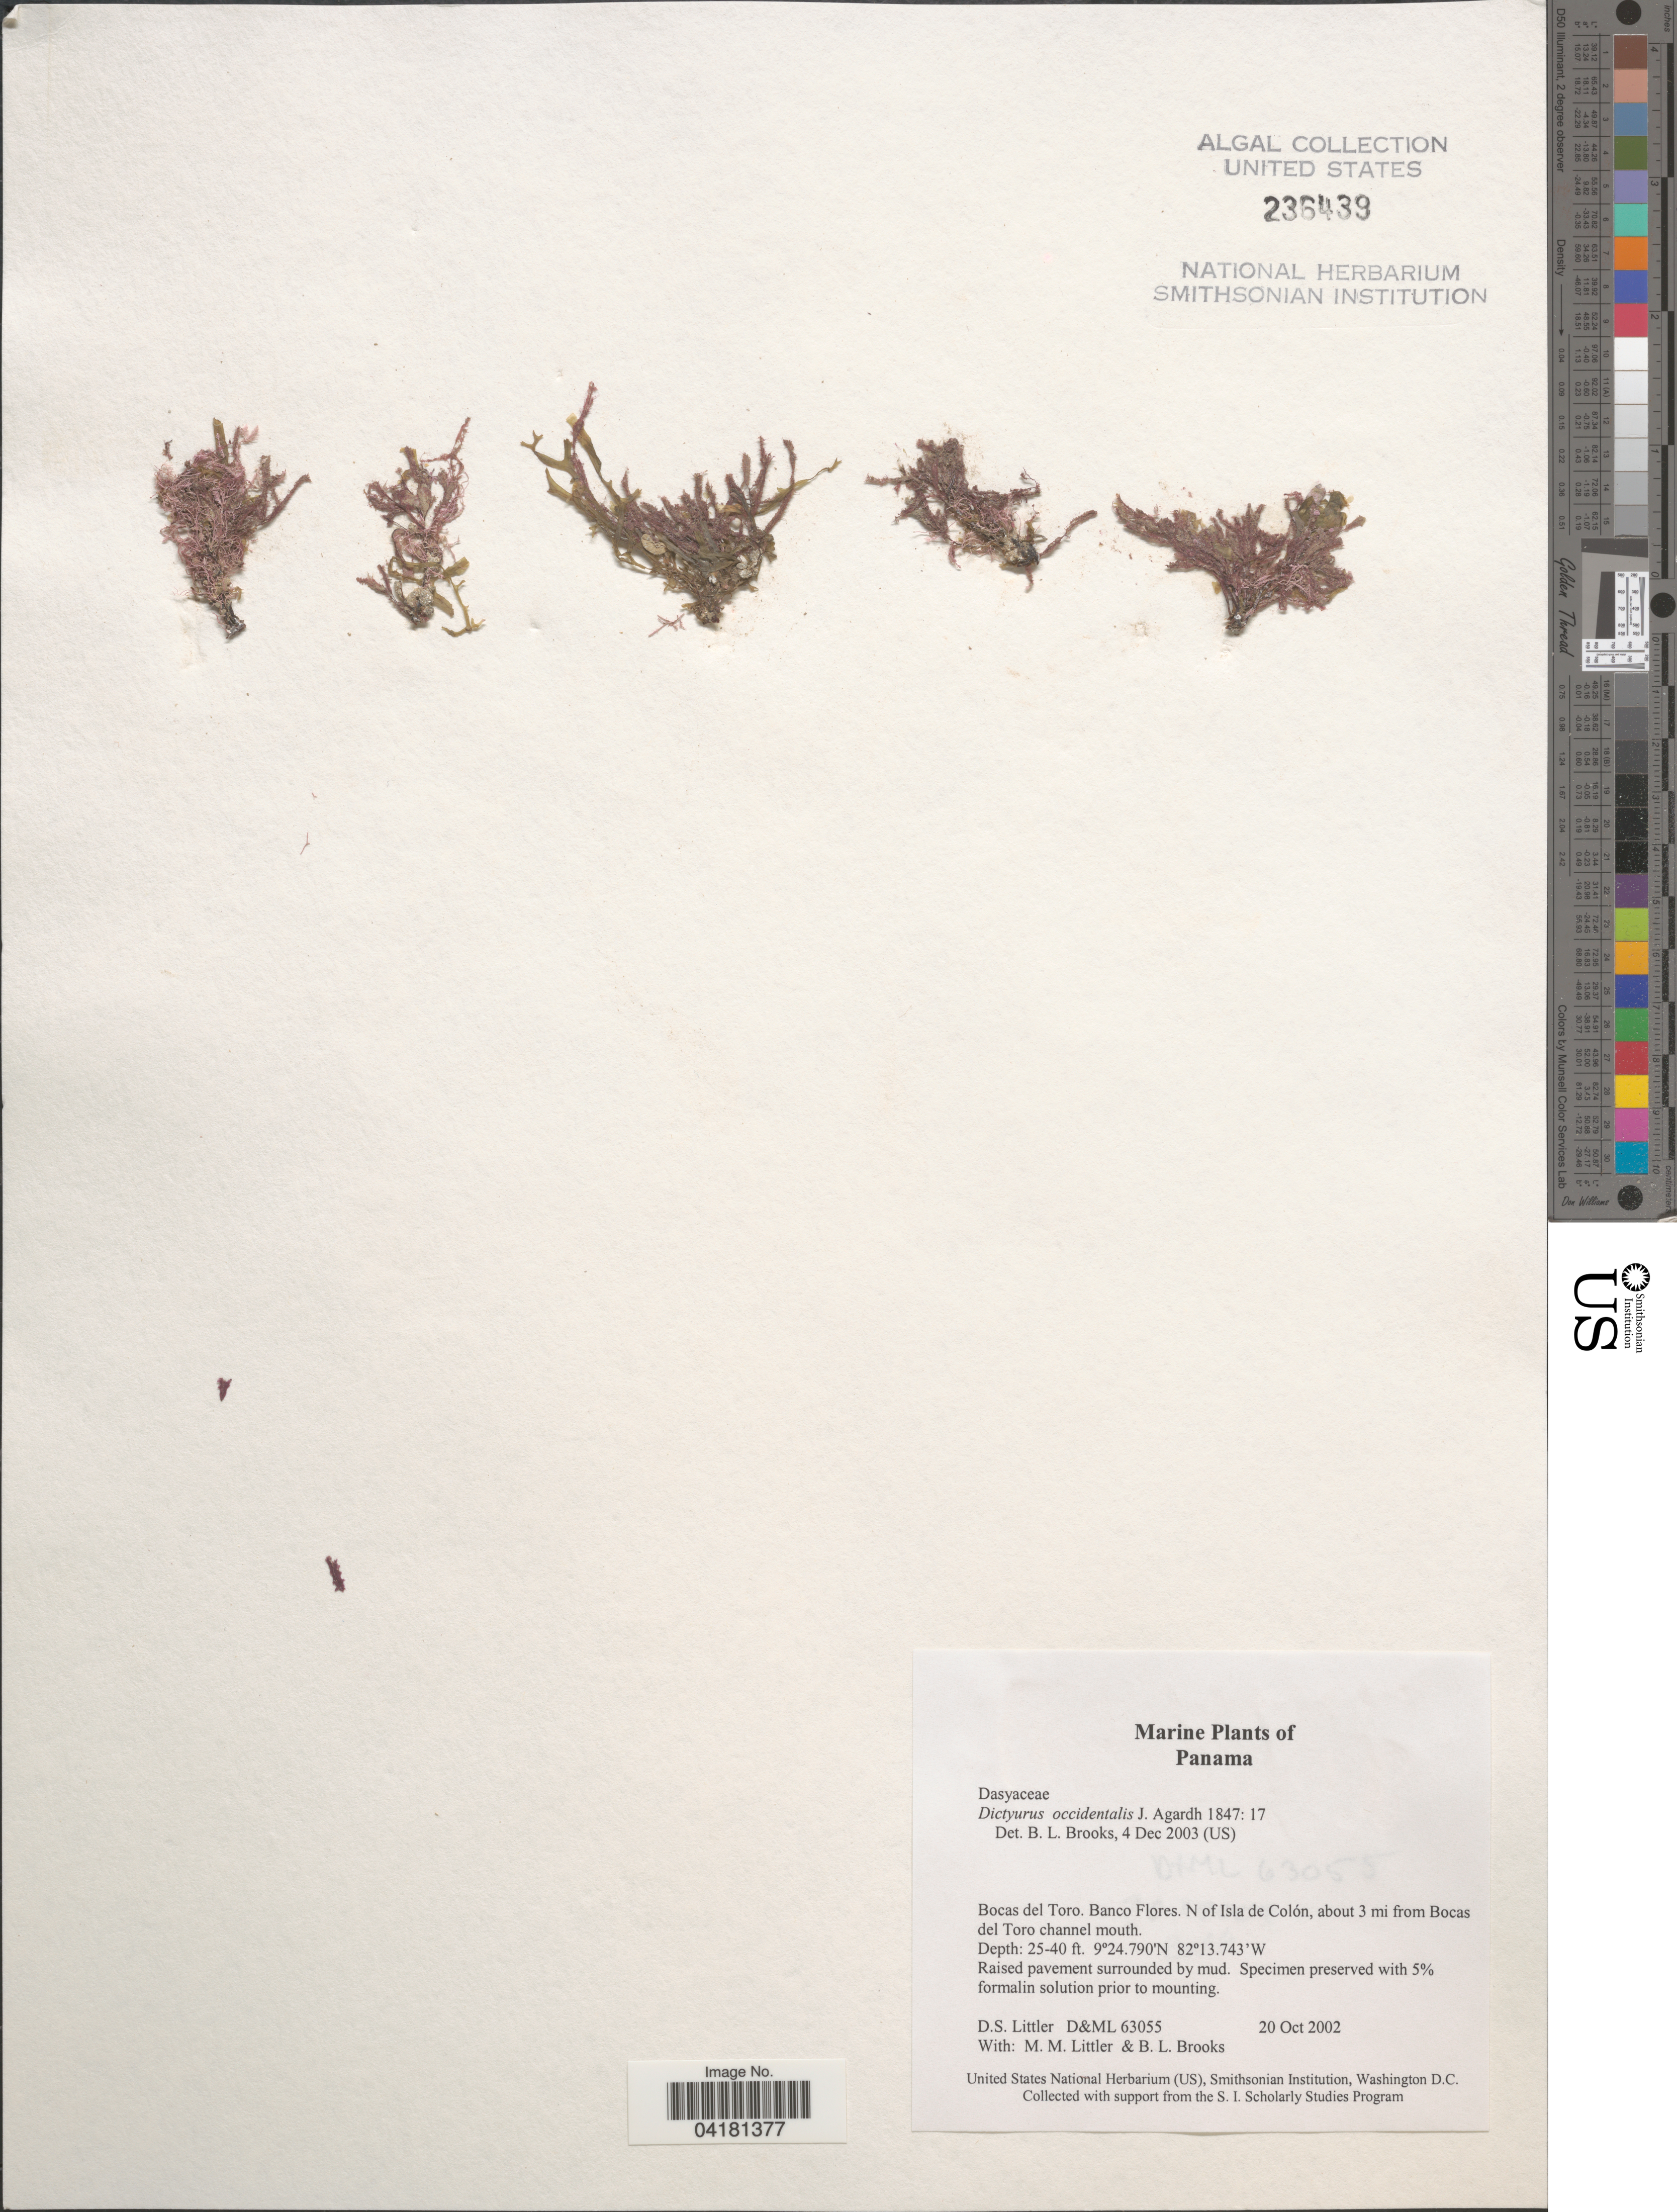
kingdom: Plantae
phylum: Rhodophyta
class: Florideophyceae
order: Ceramiales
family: Dasyaceae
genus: Dictyurus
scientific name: Dictyurus occidentalis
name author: J. Agardh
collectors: D. S. Littler & B. Brooks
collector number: D&ML63055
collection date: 2002-10-20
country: Panama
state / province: Bocas del Toro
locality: Banco Flores. N of Isla de Colón, about 3 mi from Bocas del Toro channel mouth.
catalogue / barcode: US 236439